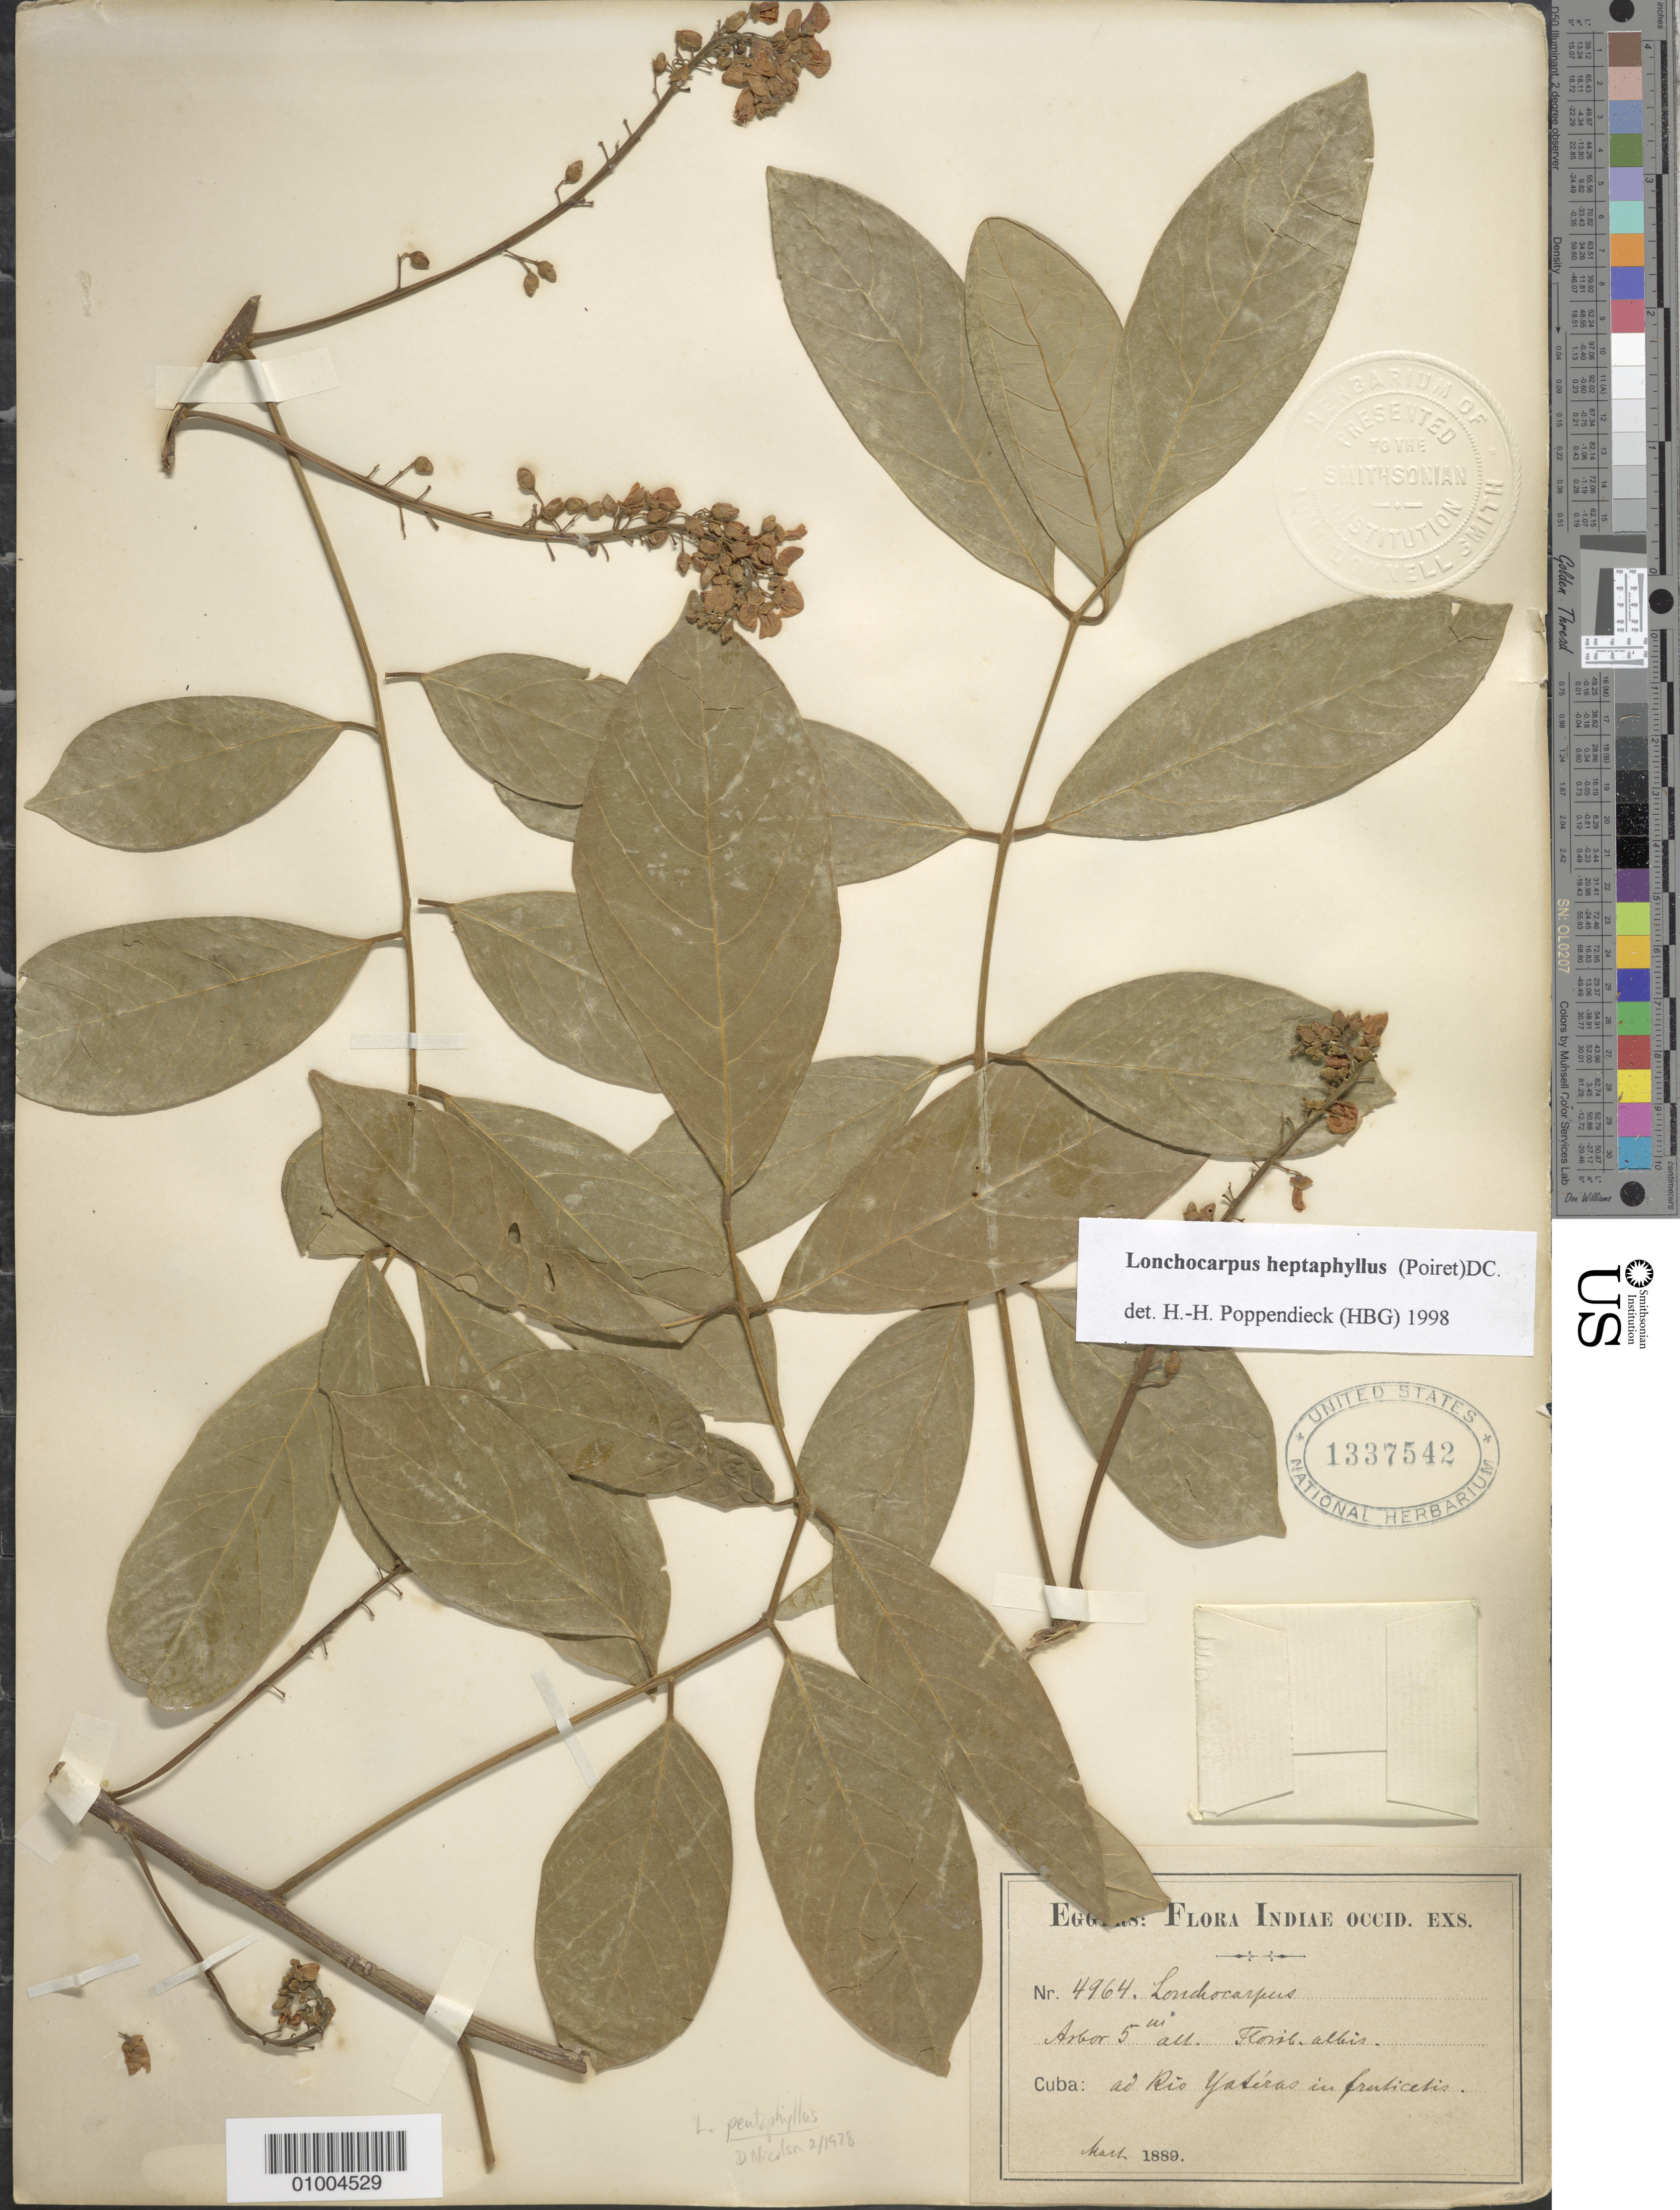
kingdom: Plantae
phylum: Tracheophyta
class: Magnoliopsida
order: Fabales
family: Fabaceae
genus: Lonchocarpus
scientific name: Lonchocarpus heptaphyllus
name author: (Poir.) DC.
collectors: H. F. A. von Eggers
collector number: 4964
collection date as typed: Mar 1889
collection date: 1889-03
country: Cuba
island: Cuba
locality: Rio Yaseras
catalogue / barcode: US 1337542